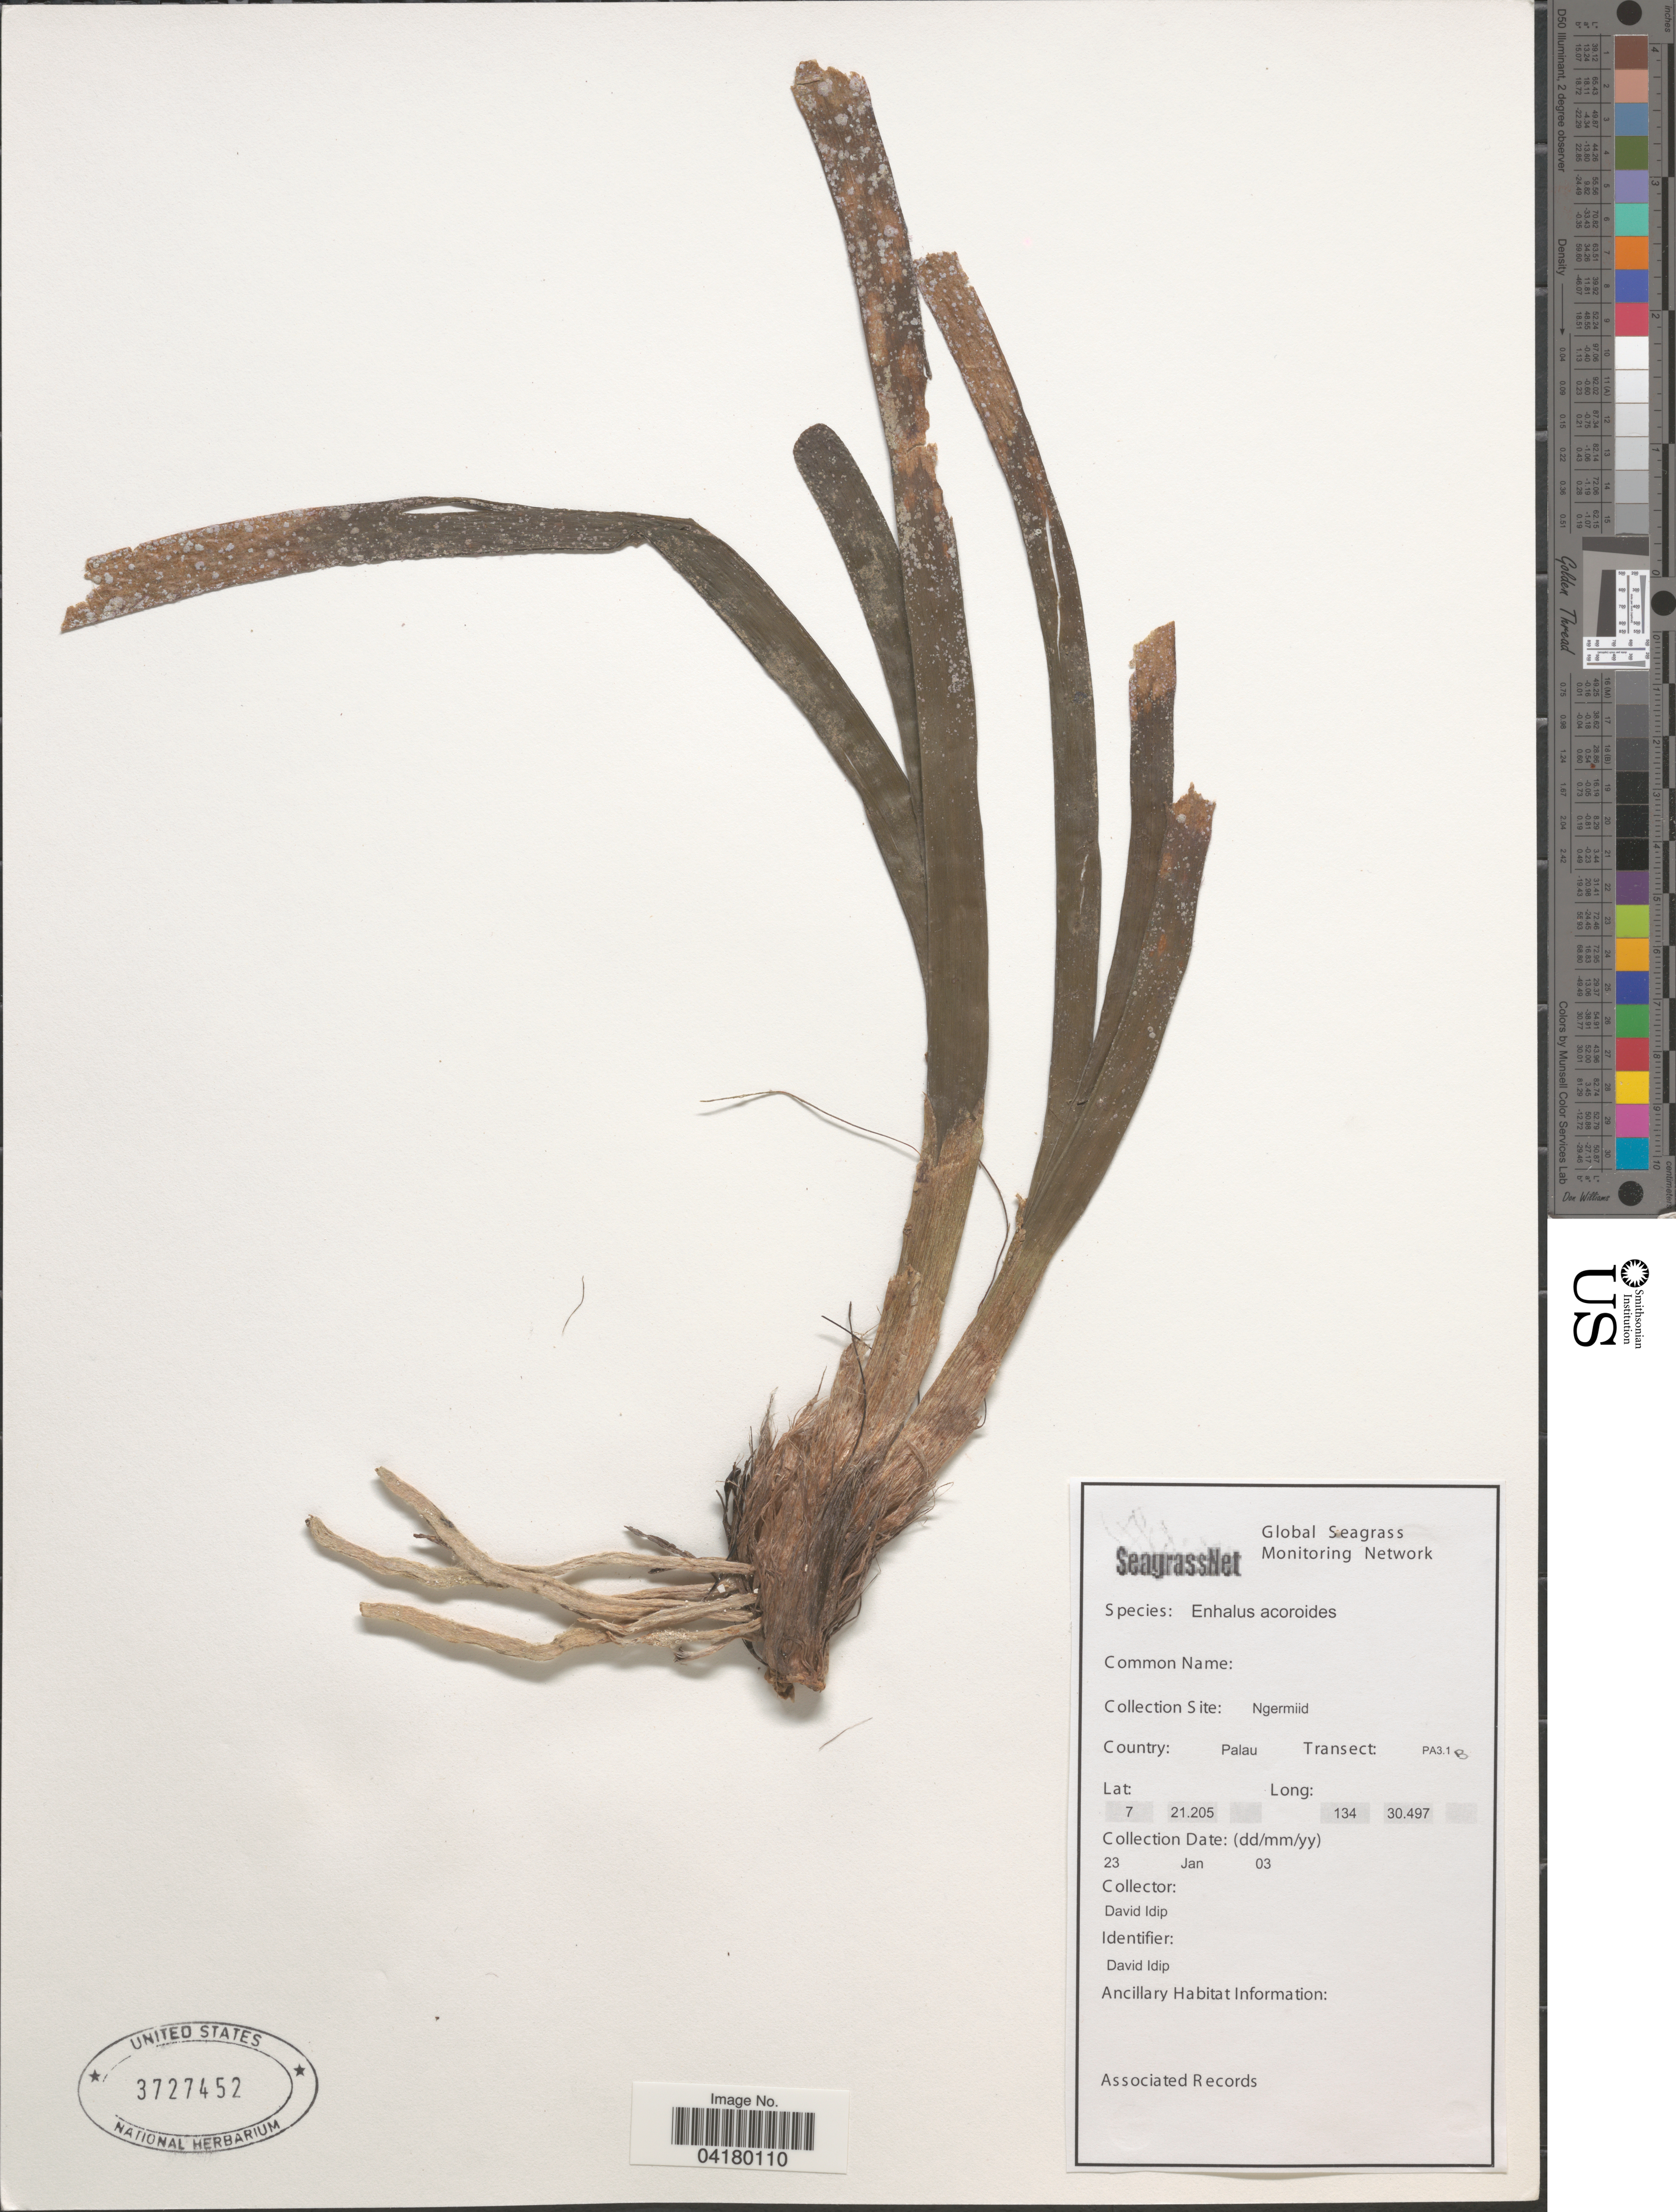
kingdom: Plantae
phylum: Tracheophyta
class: Liliopsida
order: Alismatales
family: Hydrocharitaceae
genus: Enhalus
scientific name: Enhalus acoroides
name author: (L. f.) Royle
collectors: D. Idip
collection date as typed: Transcribed d/m/y: 23/1/3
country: Palau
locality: Collection Site: Ngermiid. Country: Palau. Transect: PA3.1B.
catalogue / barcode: US 3727452